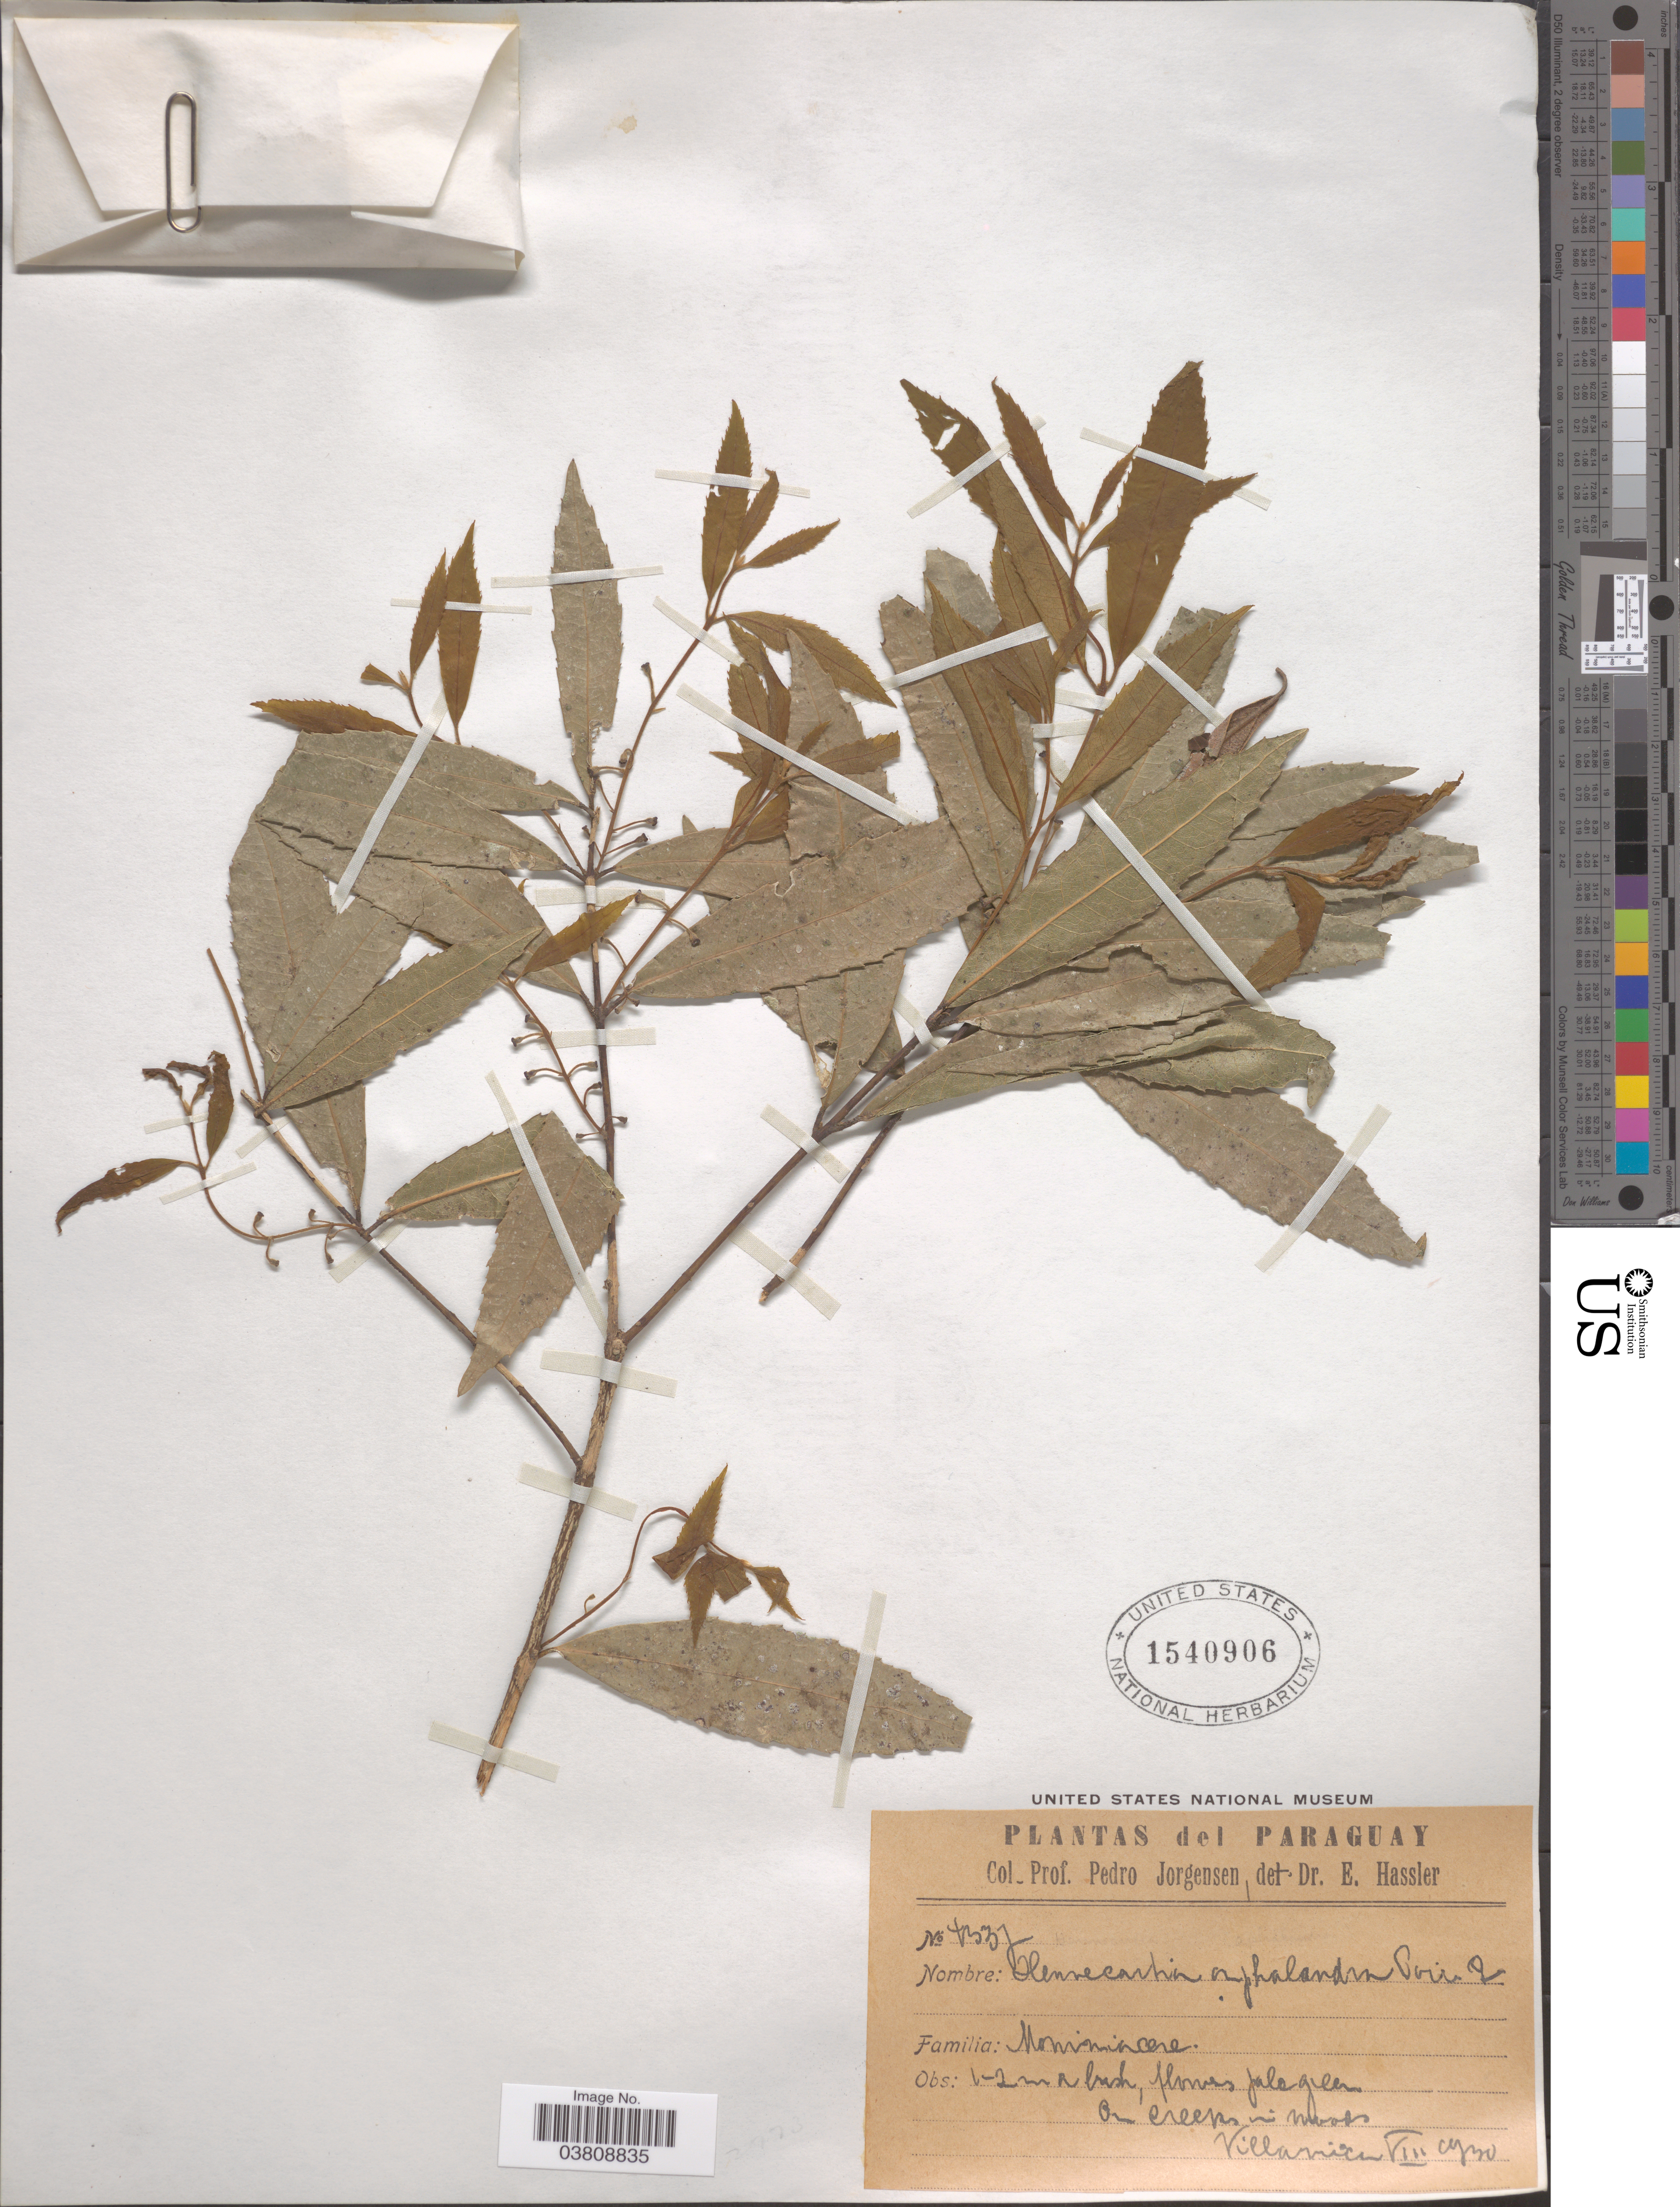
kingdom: Plantae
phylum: Tracheophyta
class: Magnoliopsida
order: Laurales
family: Monimiaceae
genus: Hennecartia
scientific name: Hennecartia omphalandra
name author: J. Poiss.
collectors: P. Jörgensen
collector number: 4337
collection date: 1930-08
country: Paraguay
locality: On creeks in woods Villarica.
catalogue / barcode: US 1540906